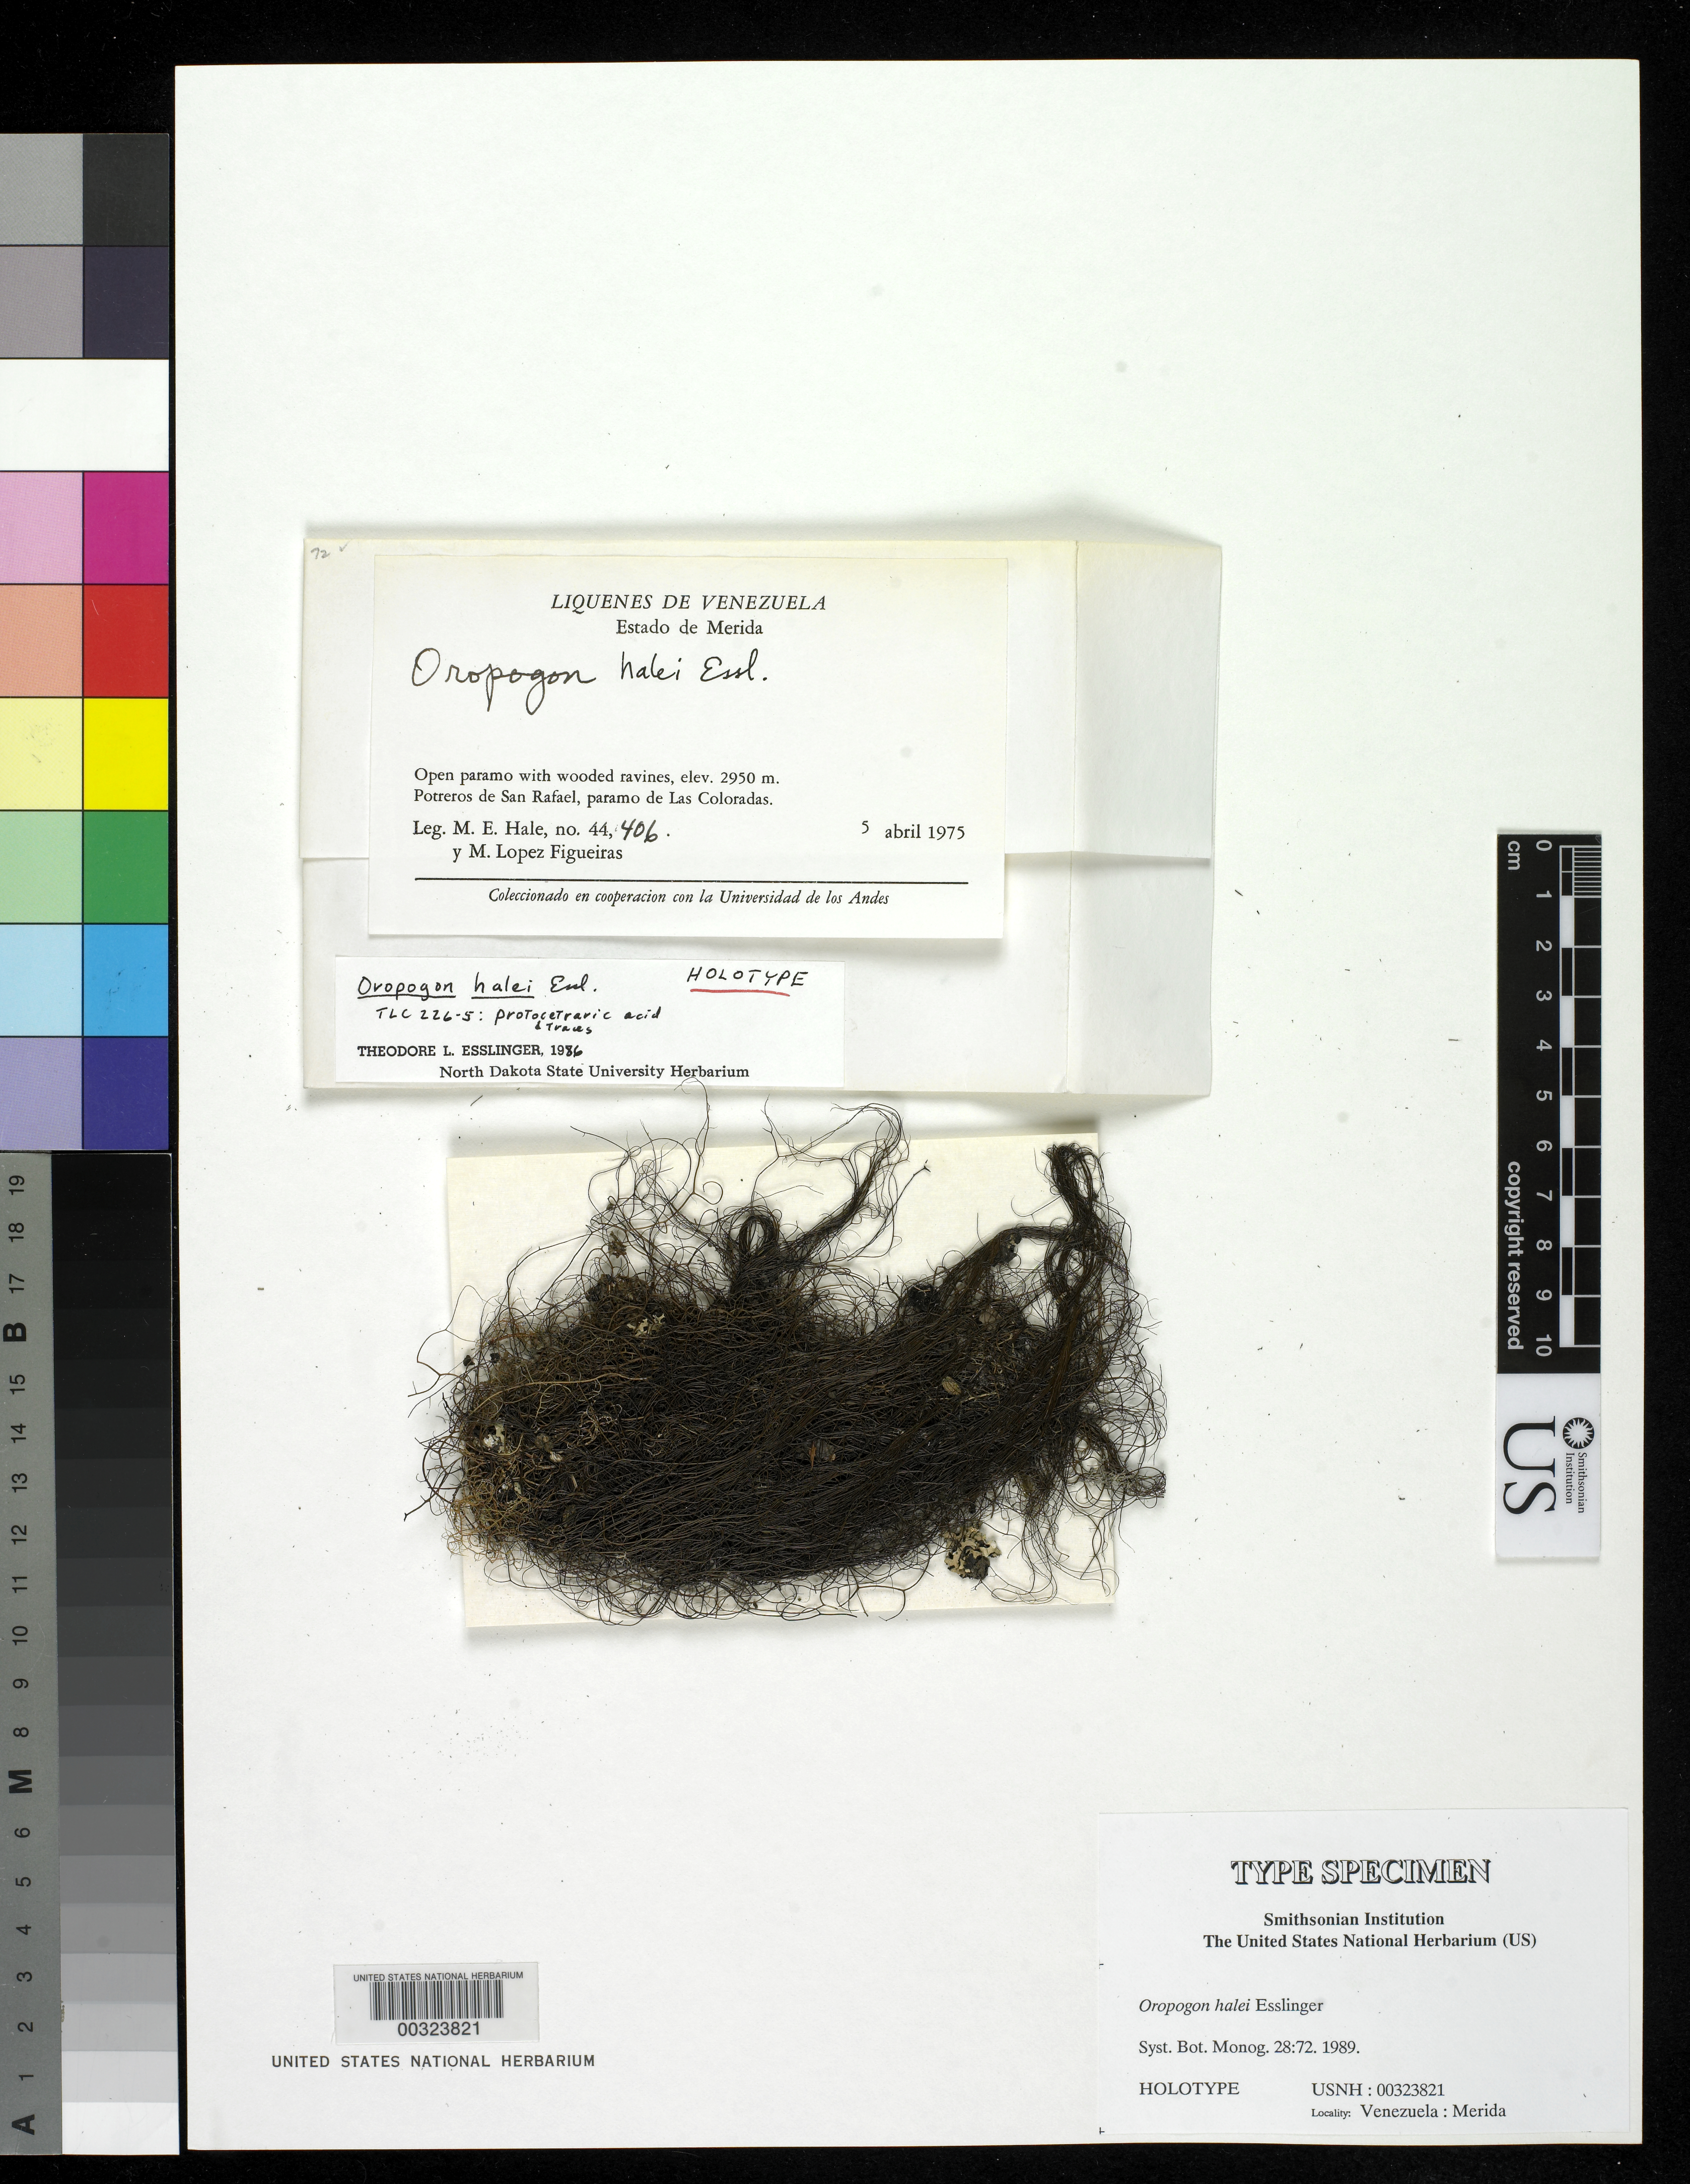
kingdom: Fungi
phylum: Ascomycota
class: Lecanoromycetes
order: Lecanorales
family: Parmeliaceae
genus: Oropogon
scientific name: Oropogon halei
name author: Essl.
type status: Holotype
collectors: M. Hale & M. López Figueiras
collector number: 44406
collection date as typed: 05 Apr 1975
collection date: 1975-04-05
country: Venezuela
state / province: Mérida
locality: Potreros de San Rafael, Paramo de Las Coloradas, open paramo with wooded ravines.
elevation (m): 2950